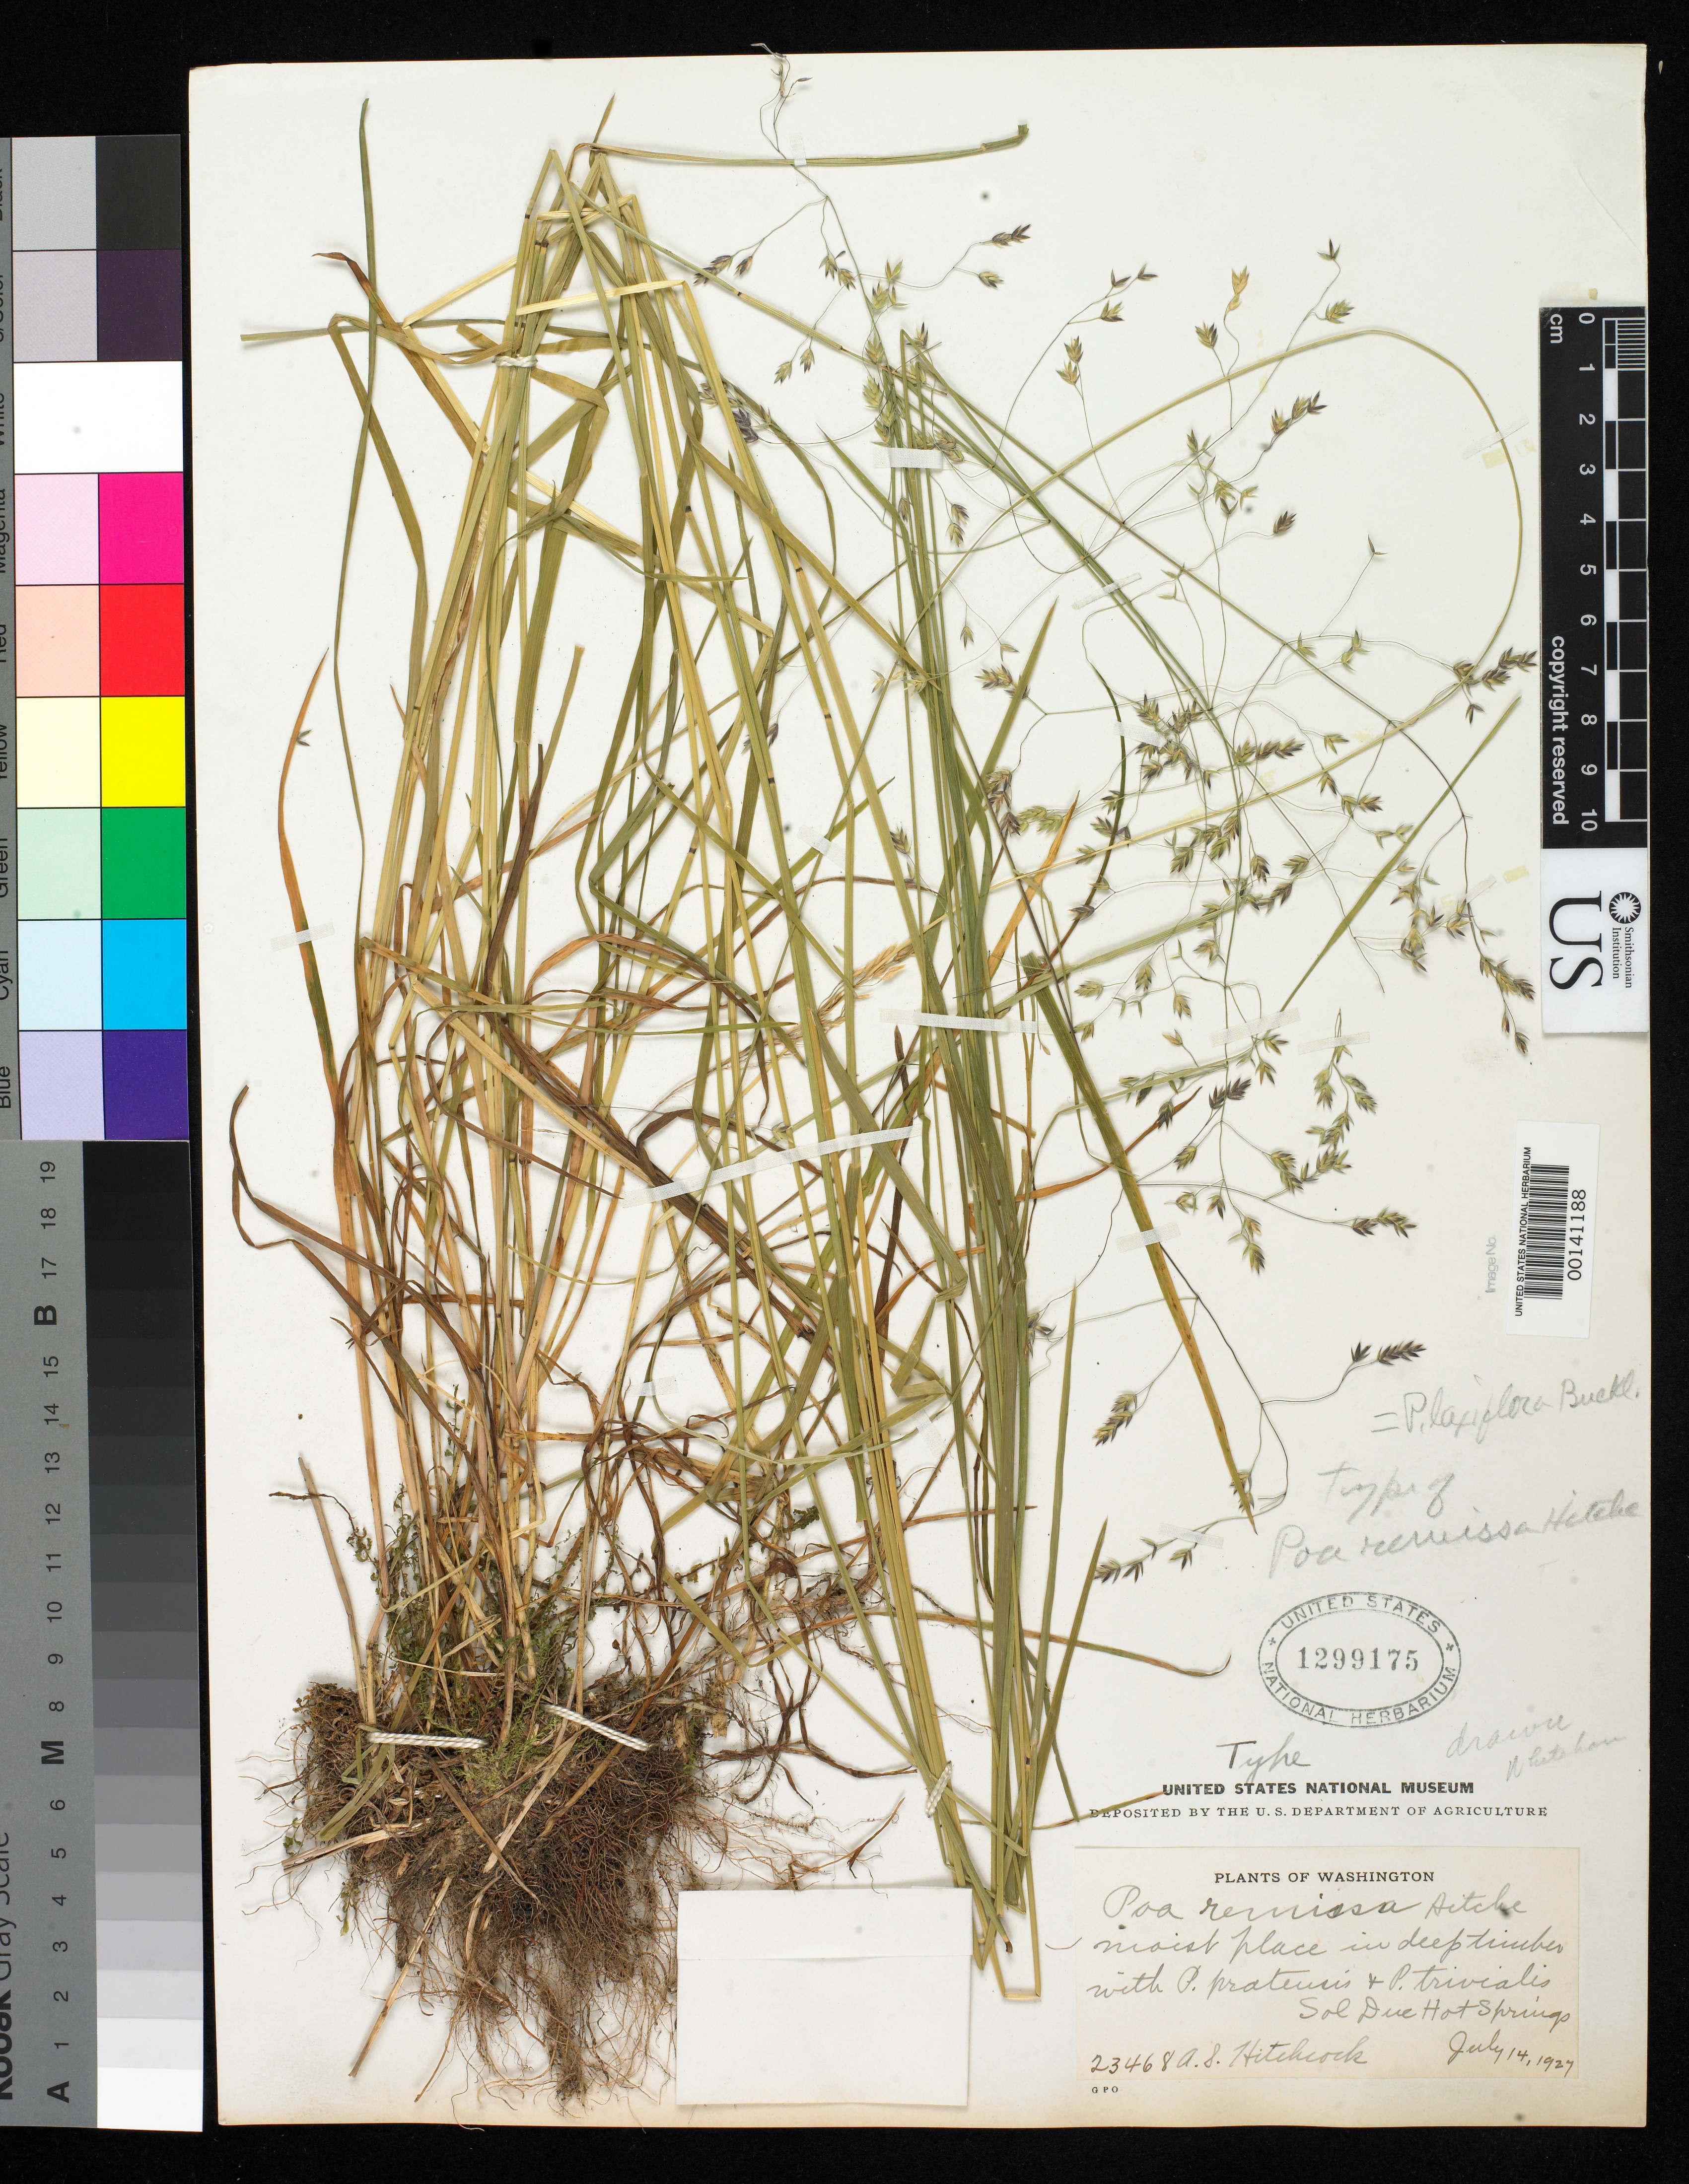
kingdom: Plantae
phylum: Tracheophyta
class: Liliopsida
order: Poales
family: Poaceae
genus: Poa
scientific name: Poa remissa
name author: Hitchc.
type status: Holotype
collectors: A. S. Hitchcock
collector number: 23468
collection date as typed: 14 Jul 1927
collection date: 1927-07-14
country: United States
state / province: Washington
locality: Olympic Mts., Sol du Hot Springs.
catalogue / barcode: US 1299175